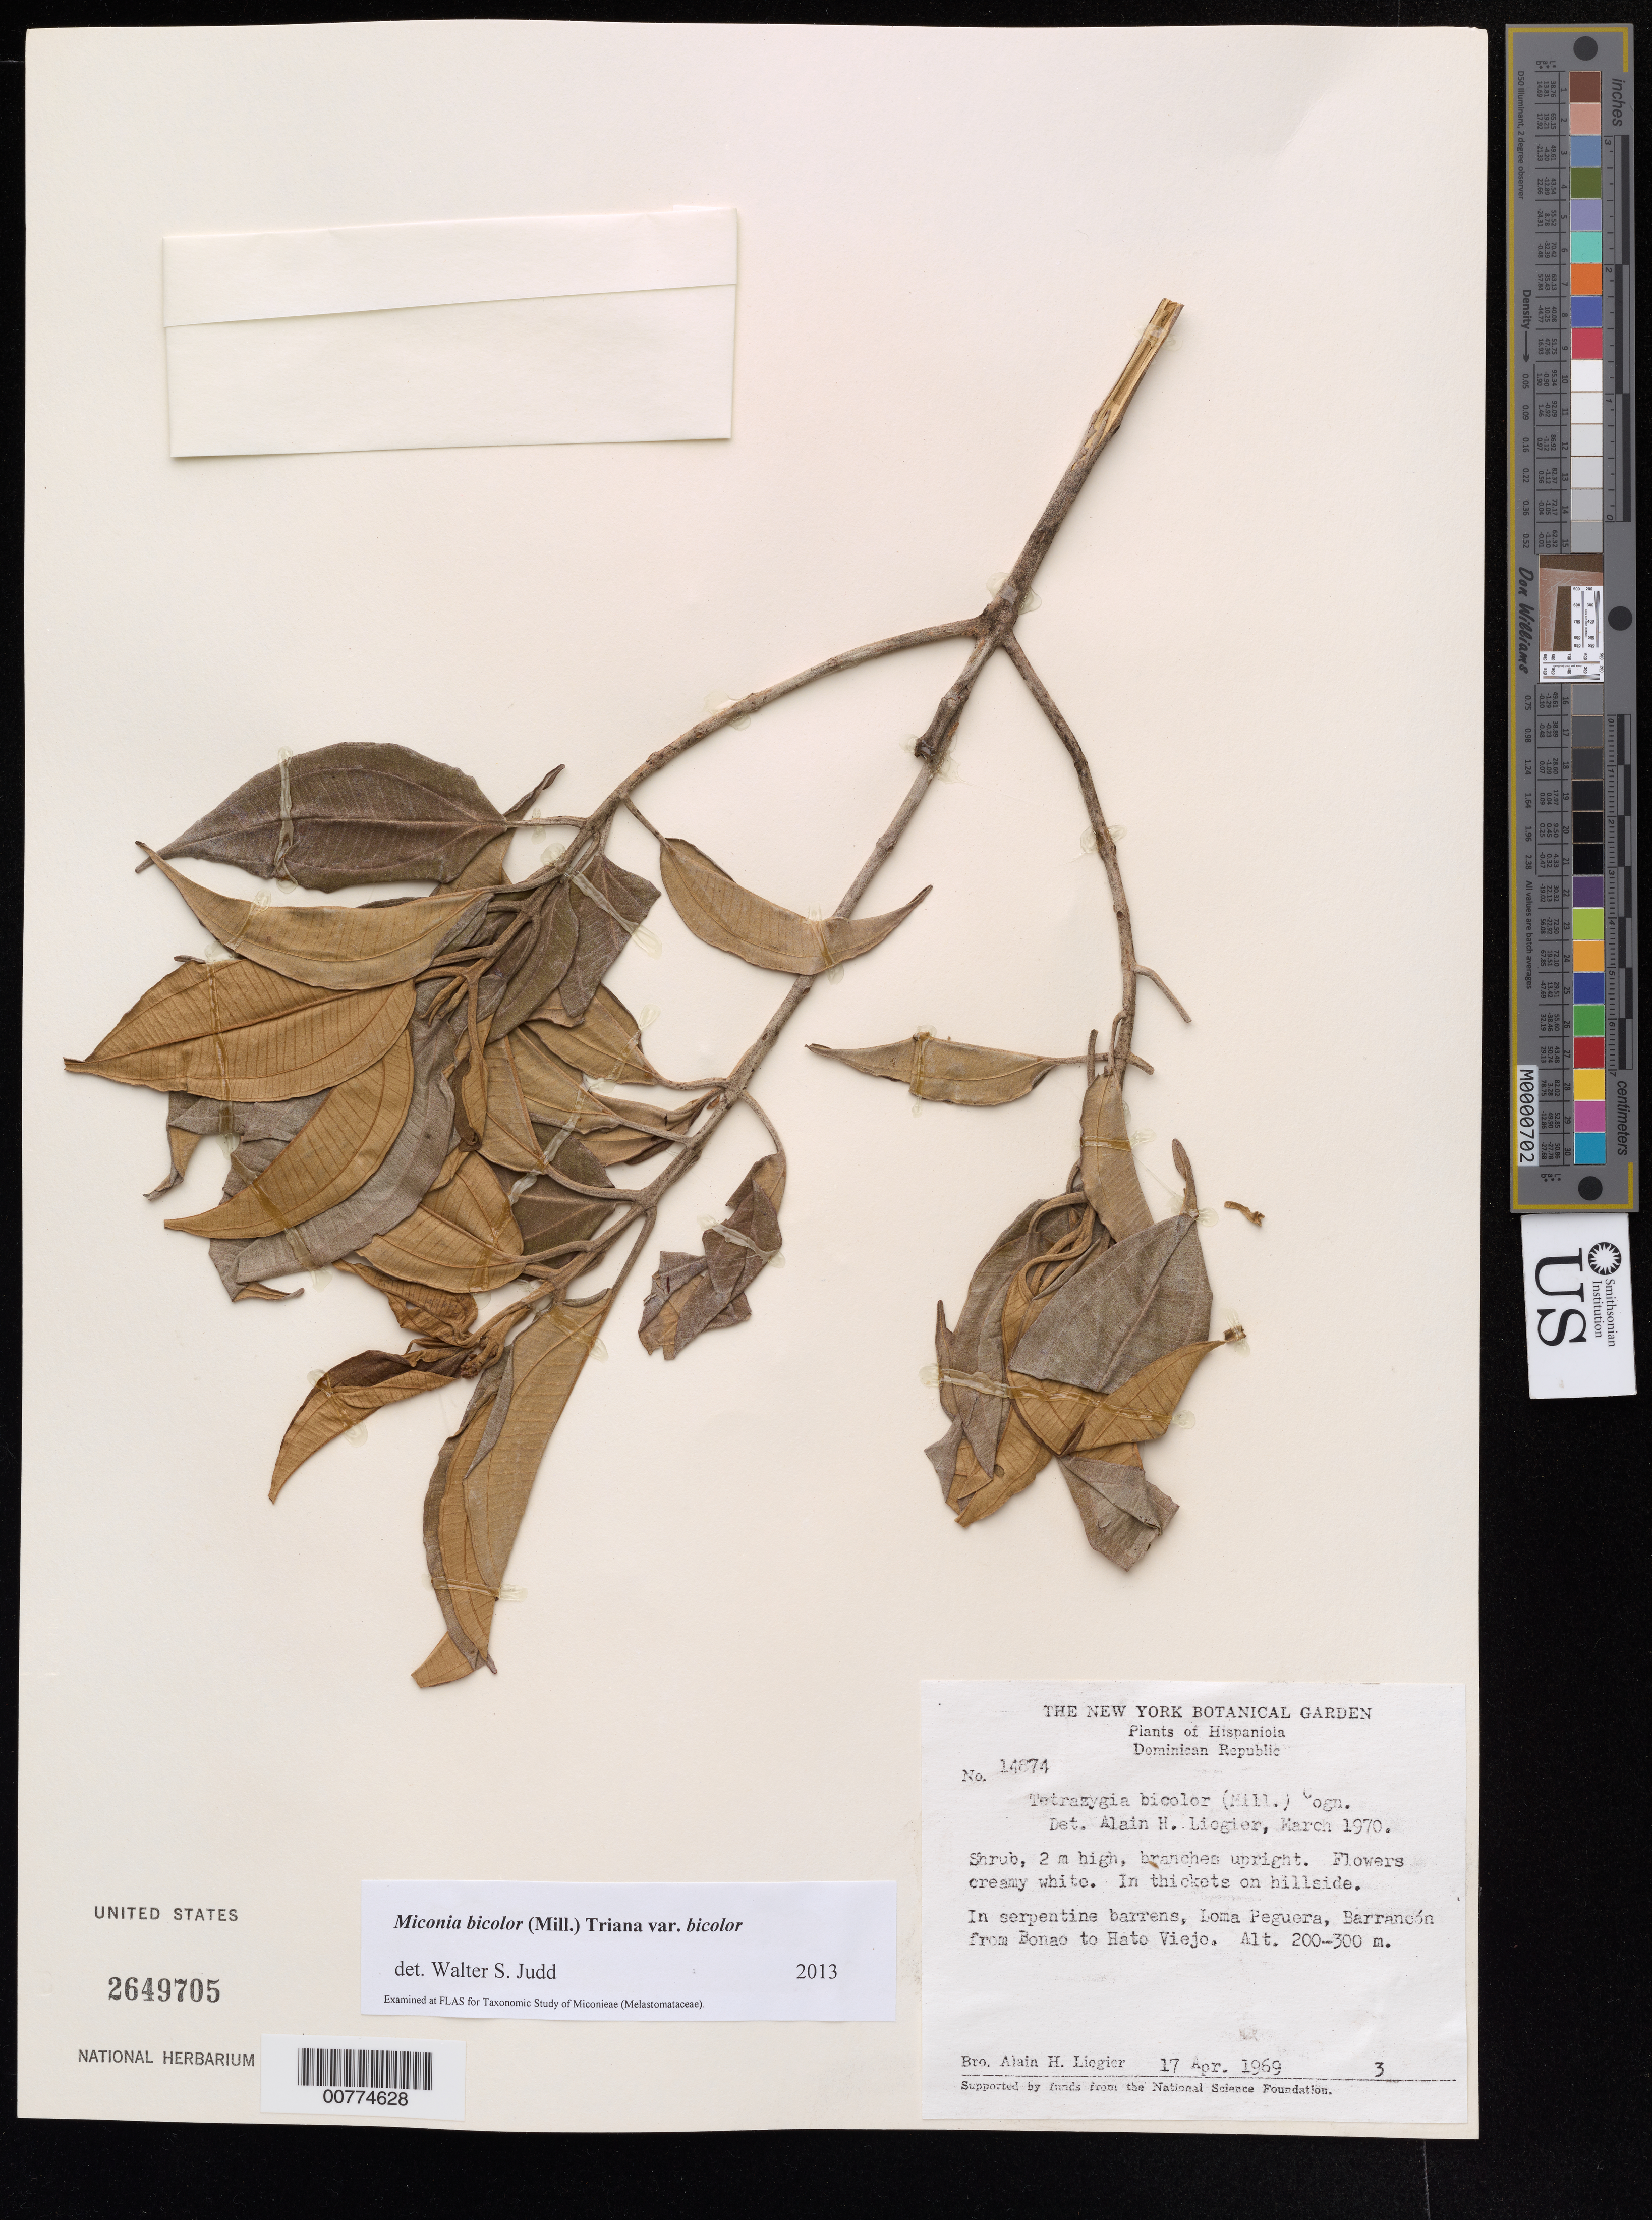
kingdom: Plantae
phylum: Tracheophyta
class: Magnoliopsida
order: Myrtales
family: Melastomataceae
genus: Miconia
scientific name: Miconia bicolor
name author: (Mill.) Triana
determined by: Judd, Walter S.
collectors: A. H. Liogier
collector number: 14874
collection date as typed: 17 Apr 1969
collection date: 1969-04-17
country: Dominican Republic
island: Hispaniola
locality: Loma Peguera, Barrancón, from Bonao to Hato Viejo.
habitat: In serpentine barrens.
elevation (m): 200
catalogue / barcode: US 2649705